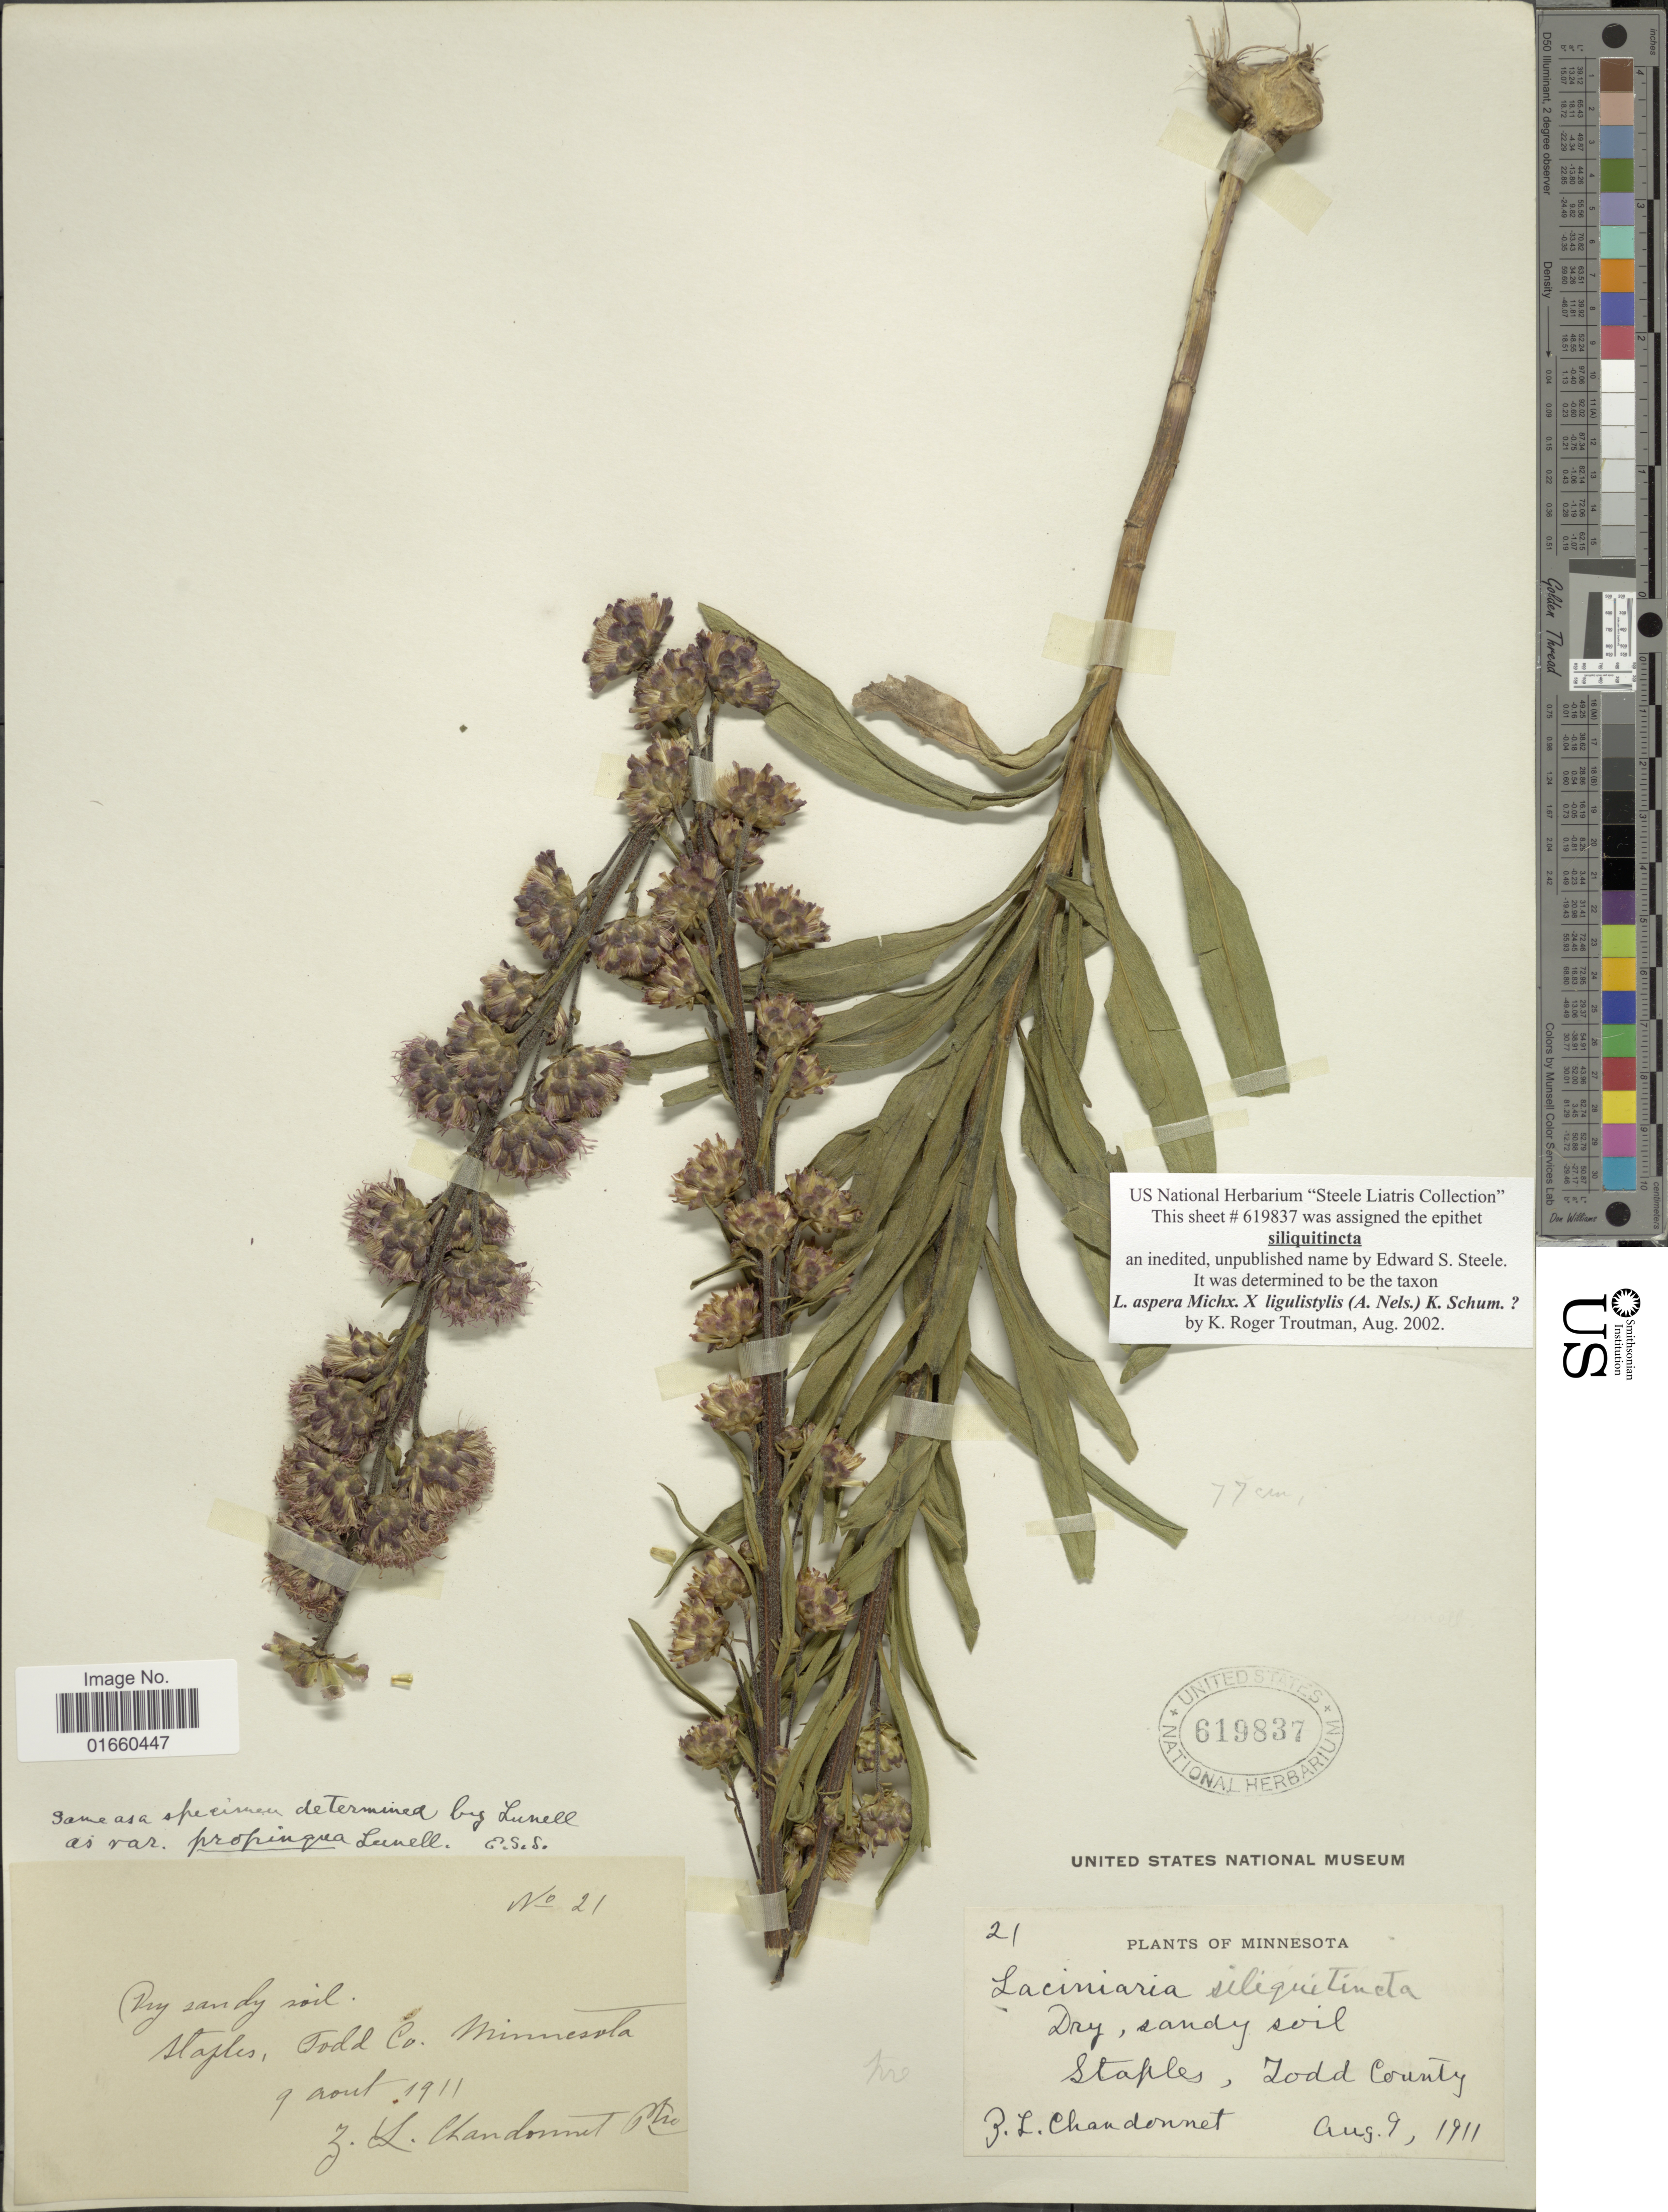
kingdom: Plantae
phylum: Tracheophyta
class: Magnoliopsida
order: Asterales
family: Asteraceae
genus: Liatris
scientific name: Liatris aspera x L. ligulistylus (A. Nelson) K. Schum.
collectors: Z. Chandonnet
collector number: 21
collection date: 1911-08-09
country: United States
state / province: Minnesota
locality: Staples, Todd Co.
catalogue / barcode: US 619837